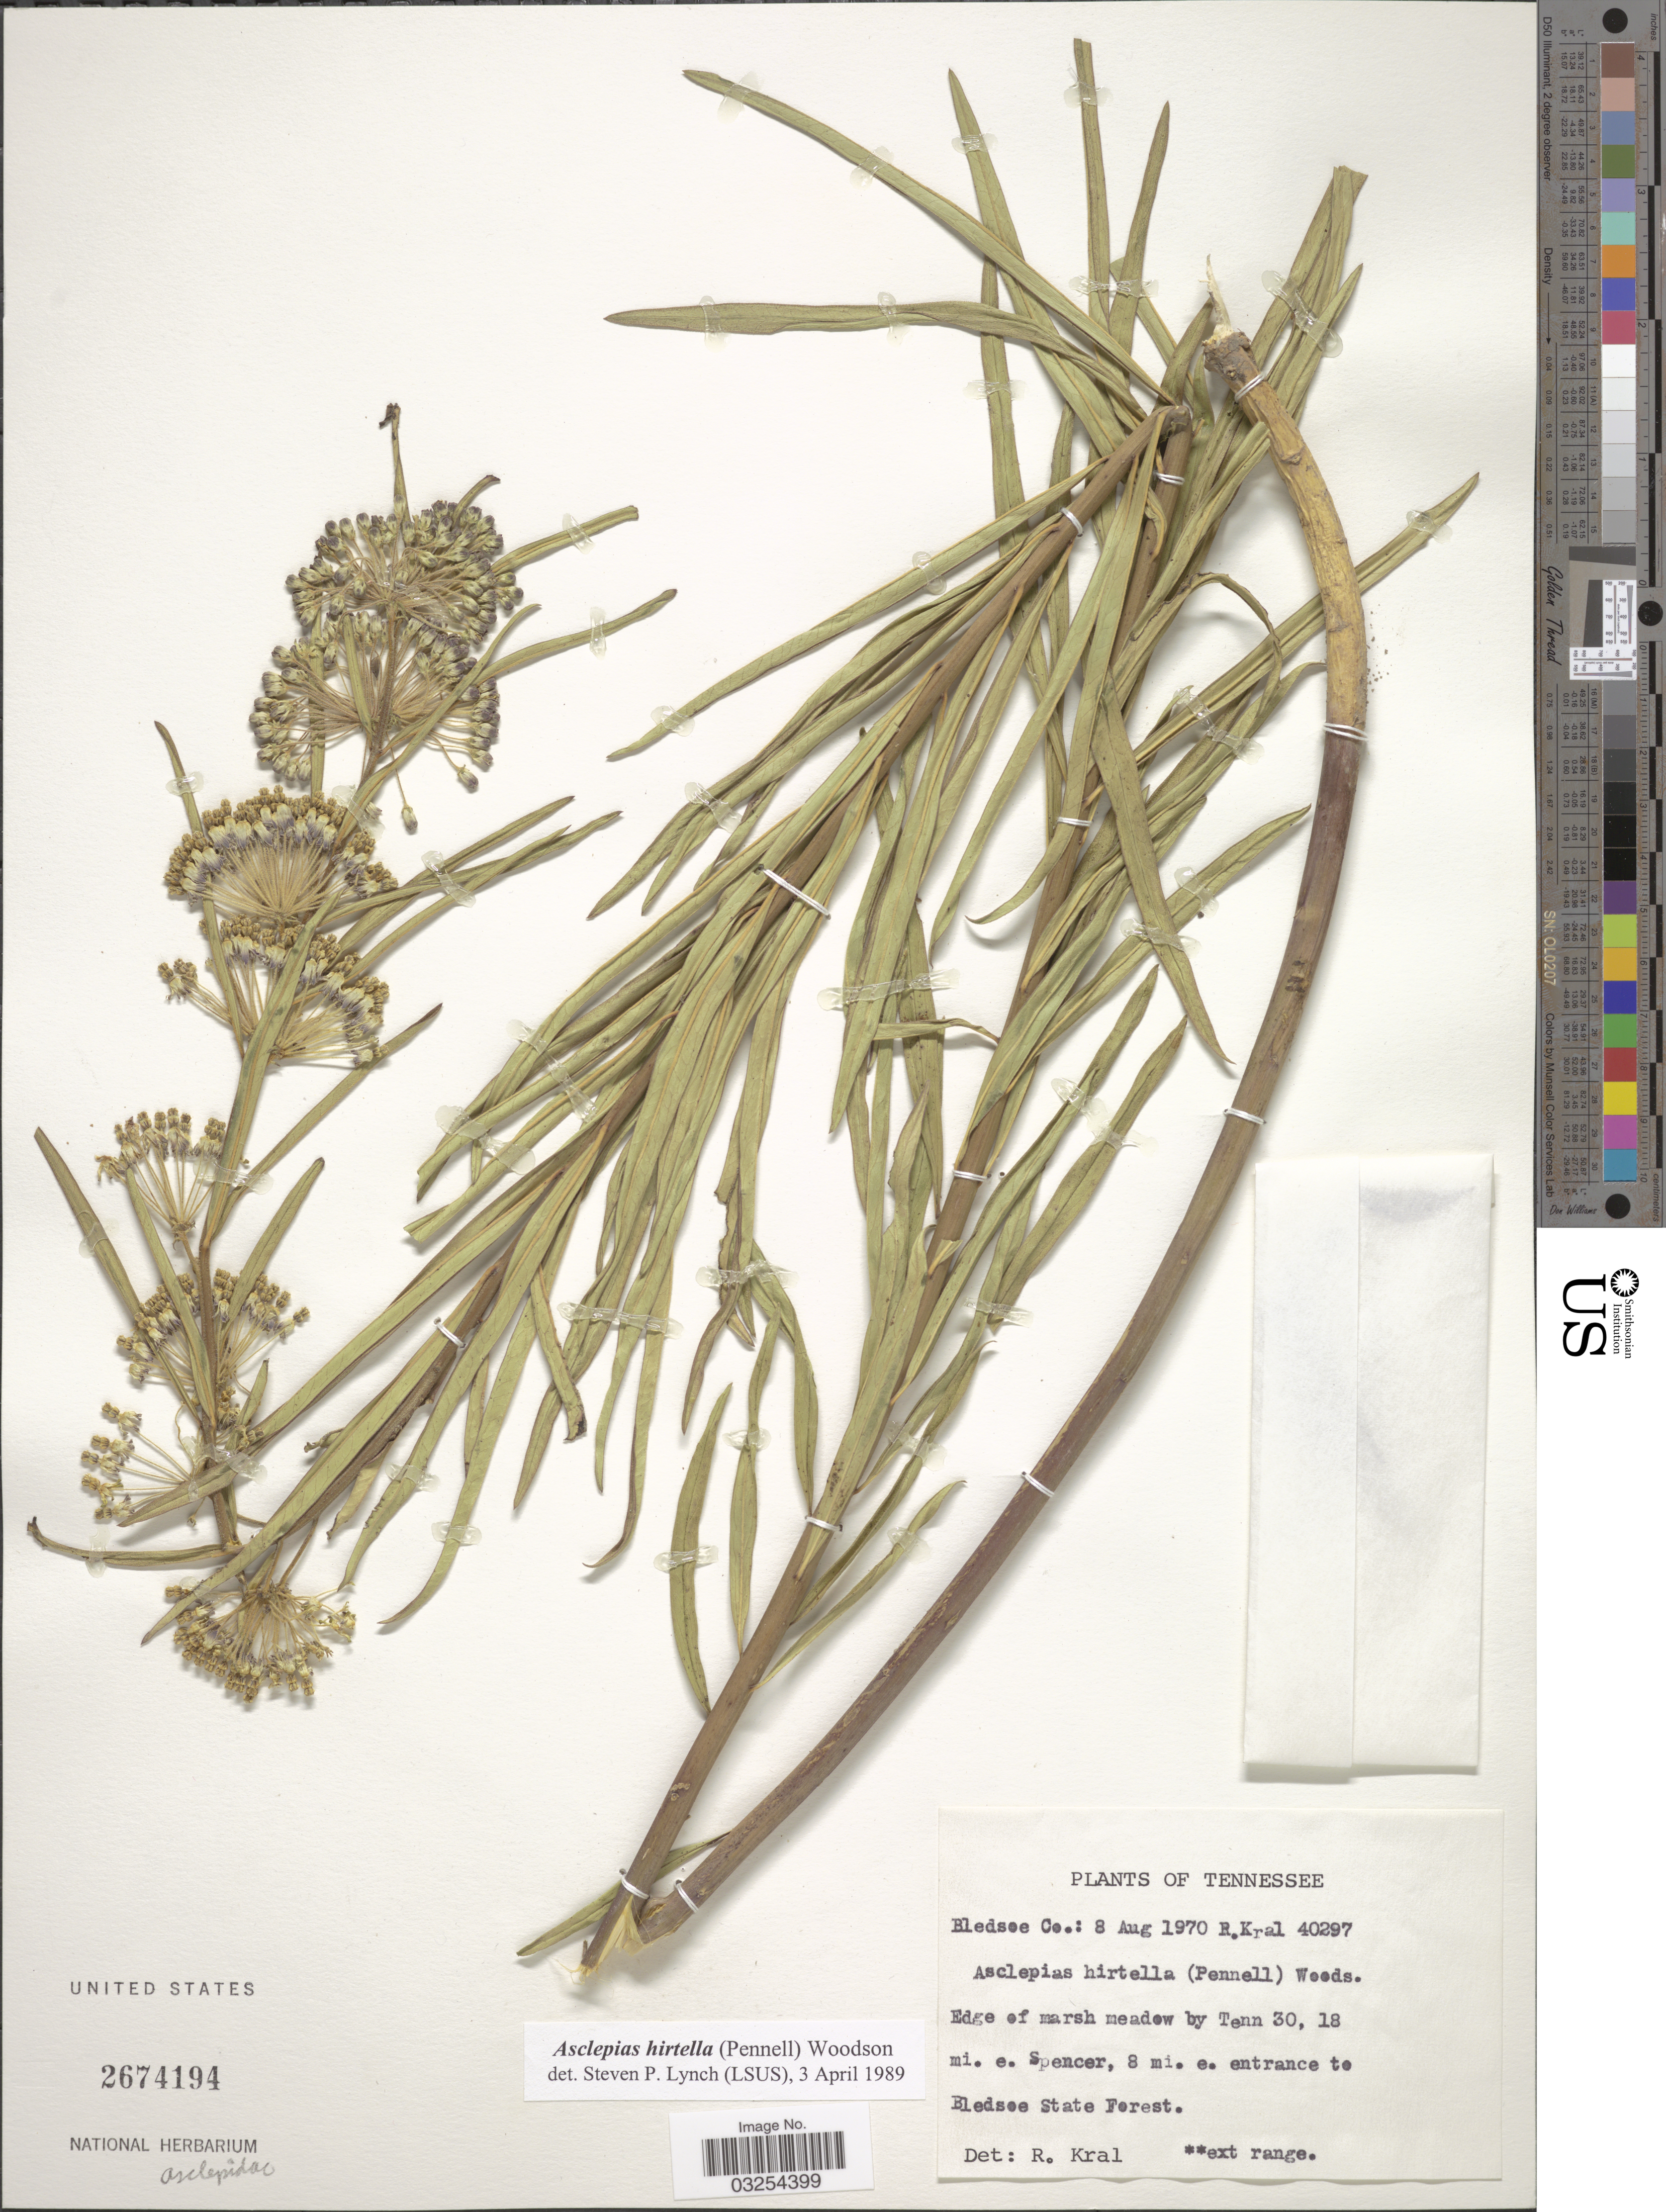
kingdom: Plantae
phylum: Tracheophyta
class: Magnoliopsida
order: Gentianales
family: Apocynaceae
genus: Asclepias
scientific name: Asclepias hirtella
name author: (Pennell) Woodson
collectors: R. Kral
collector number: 40297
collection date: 1970-08-08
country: United States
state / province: Tennessee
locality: Bledsee Co. Edge of marsh meadow by Tenn 30, 18 mi. e. Spencer, 8 mi. e. entrance to Bledsoe State Forest.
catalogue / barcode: US 2674194